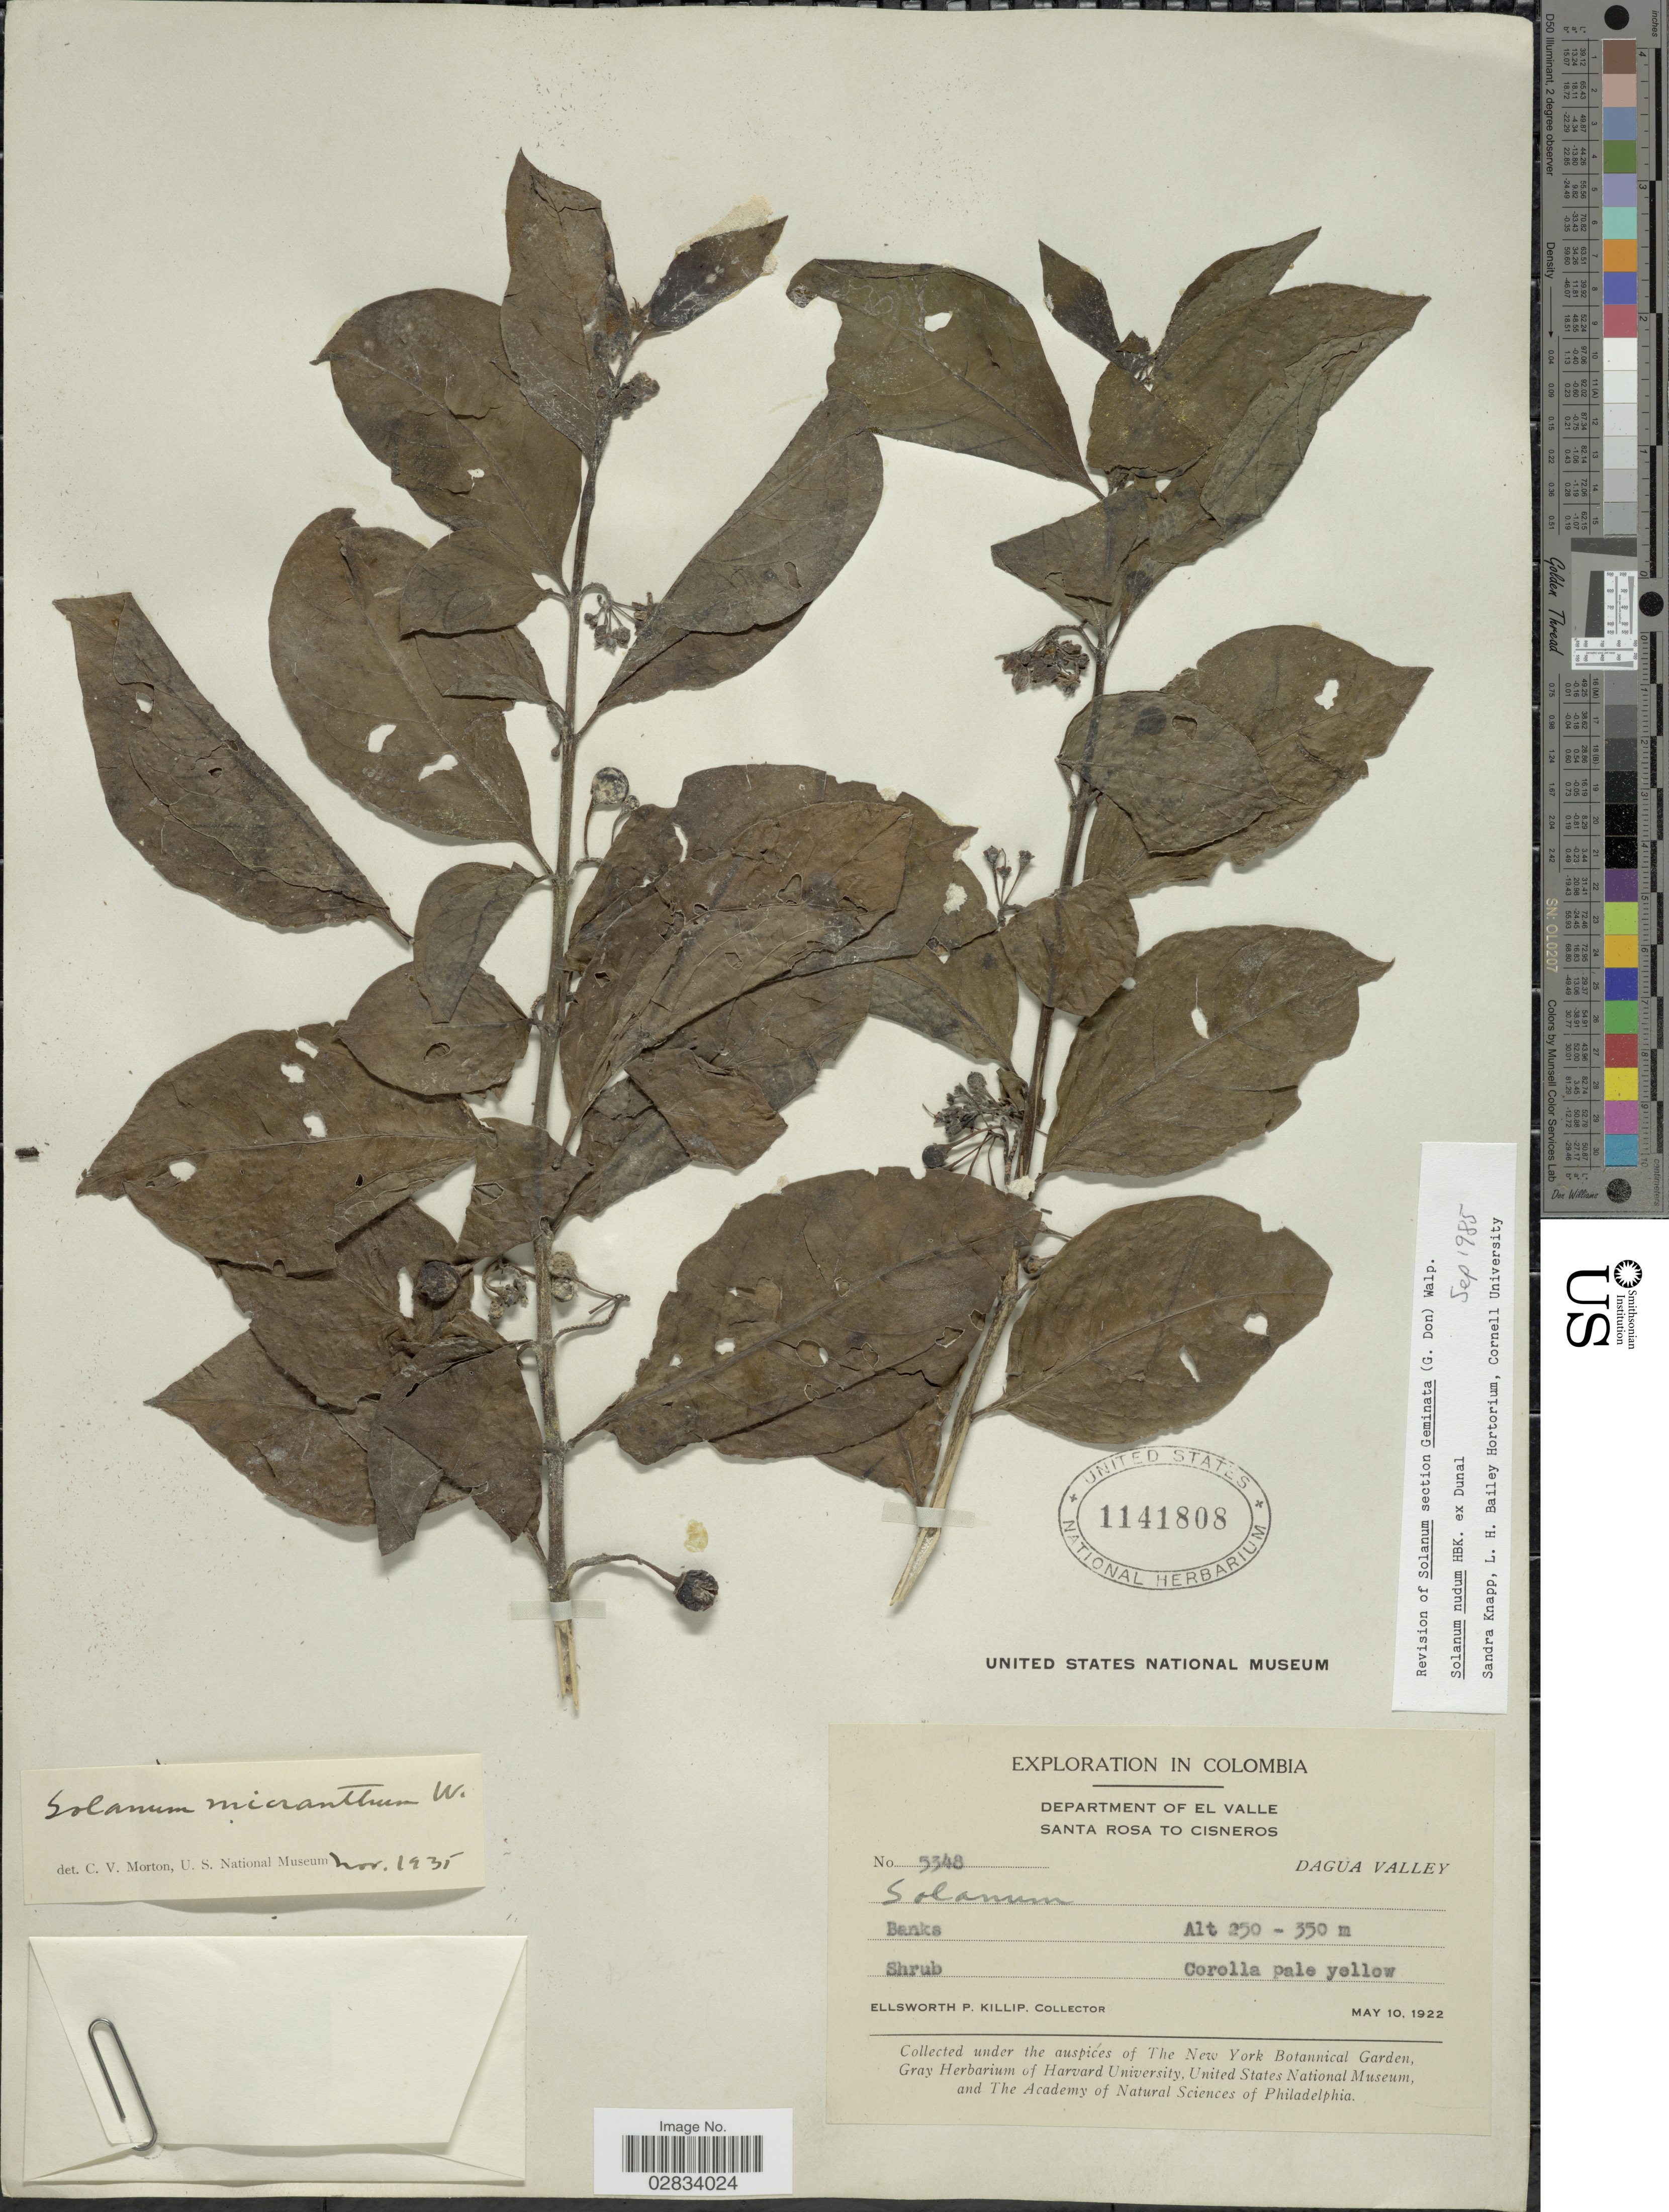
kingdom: Plantae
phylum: Tracheophyta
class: Magnoliopsida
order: Solanales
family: Solanaceae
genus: Solanum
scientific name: Solanum nudum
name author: Dunal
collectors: E. P. Killip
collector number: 5348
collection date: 1922-05-10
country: Colombia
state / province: Valle del Cauca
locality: Department of El Valle, Santa Rosa to Cisneros, Dagua Valley.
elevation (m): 250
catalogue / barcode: US 1141808